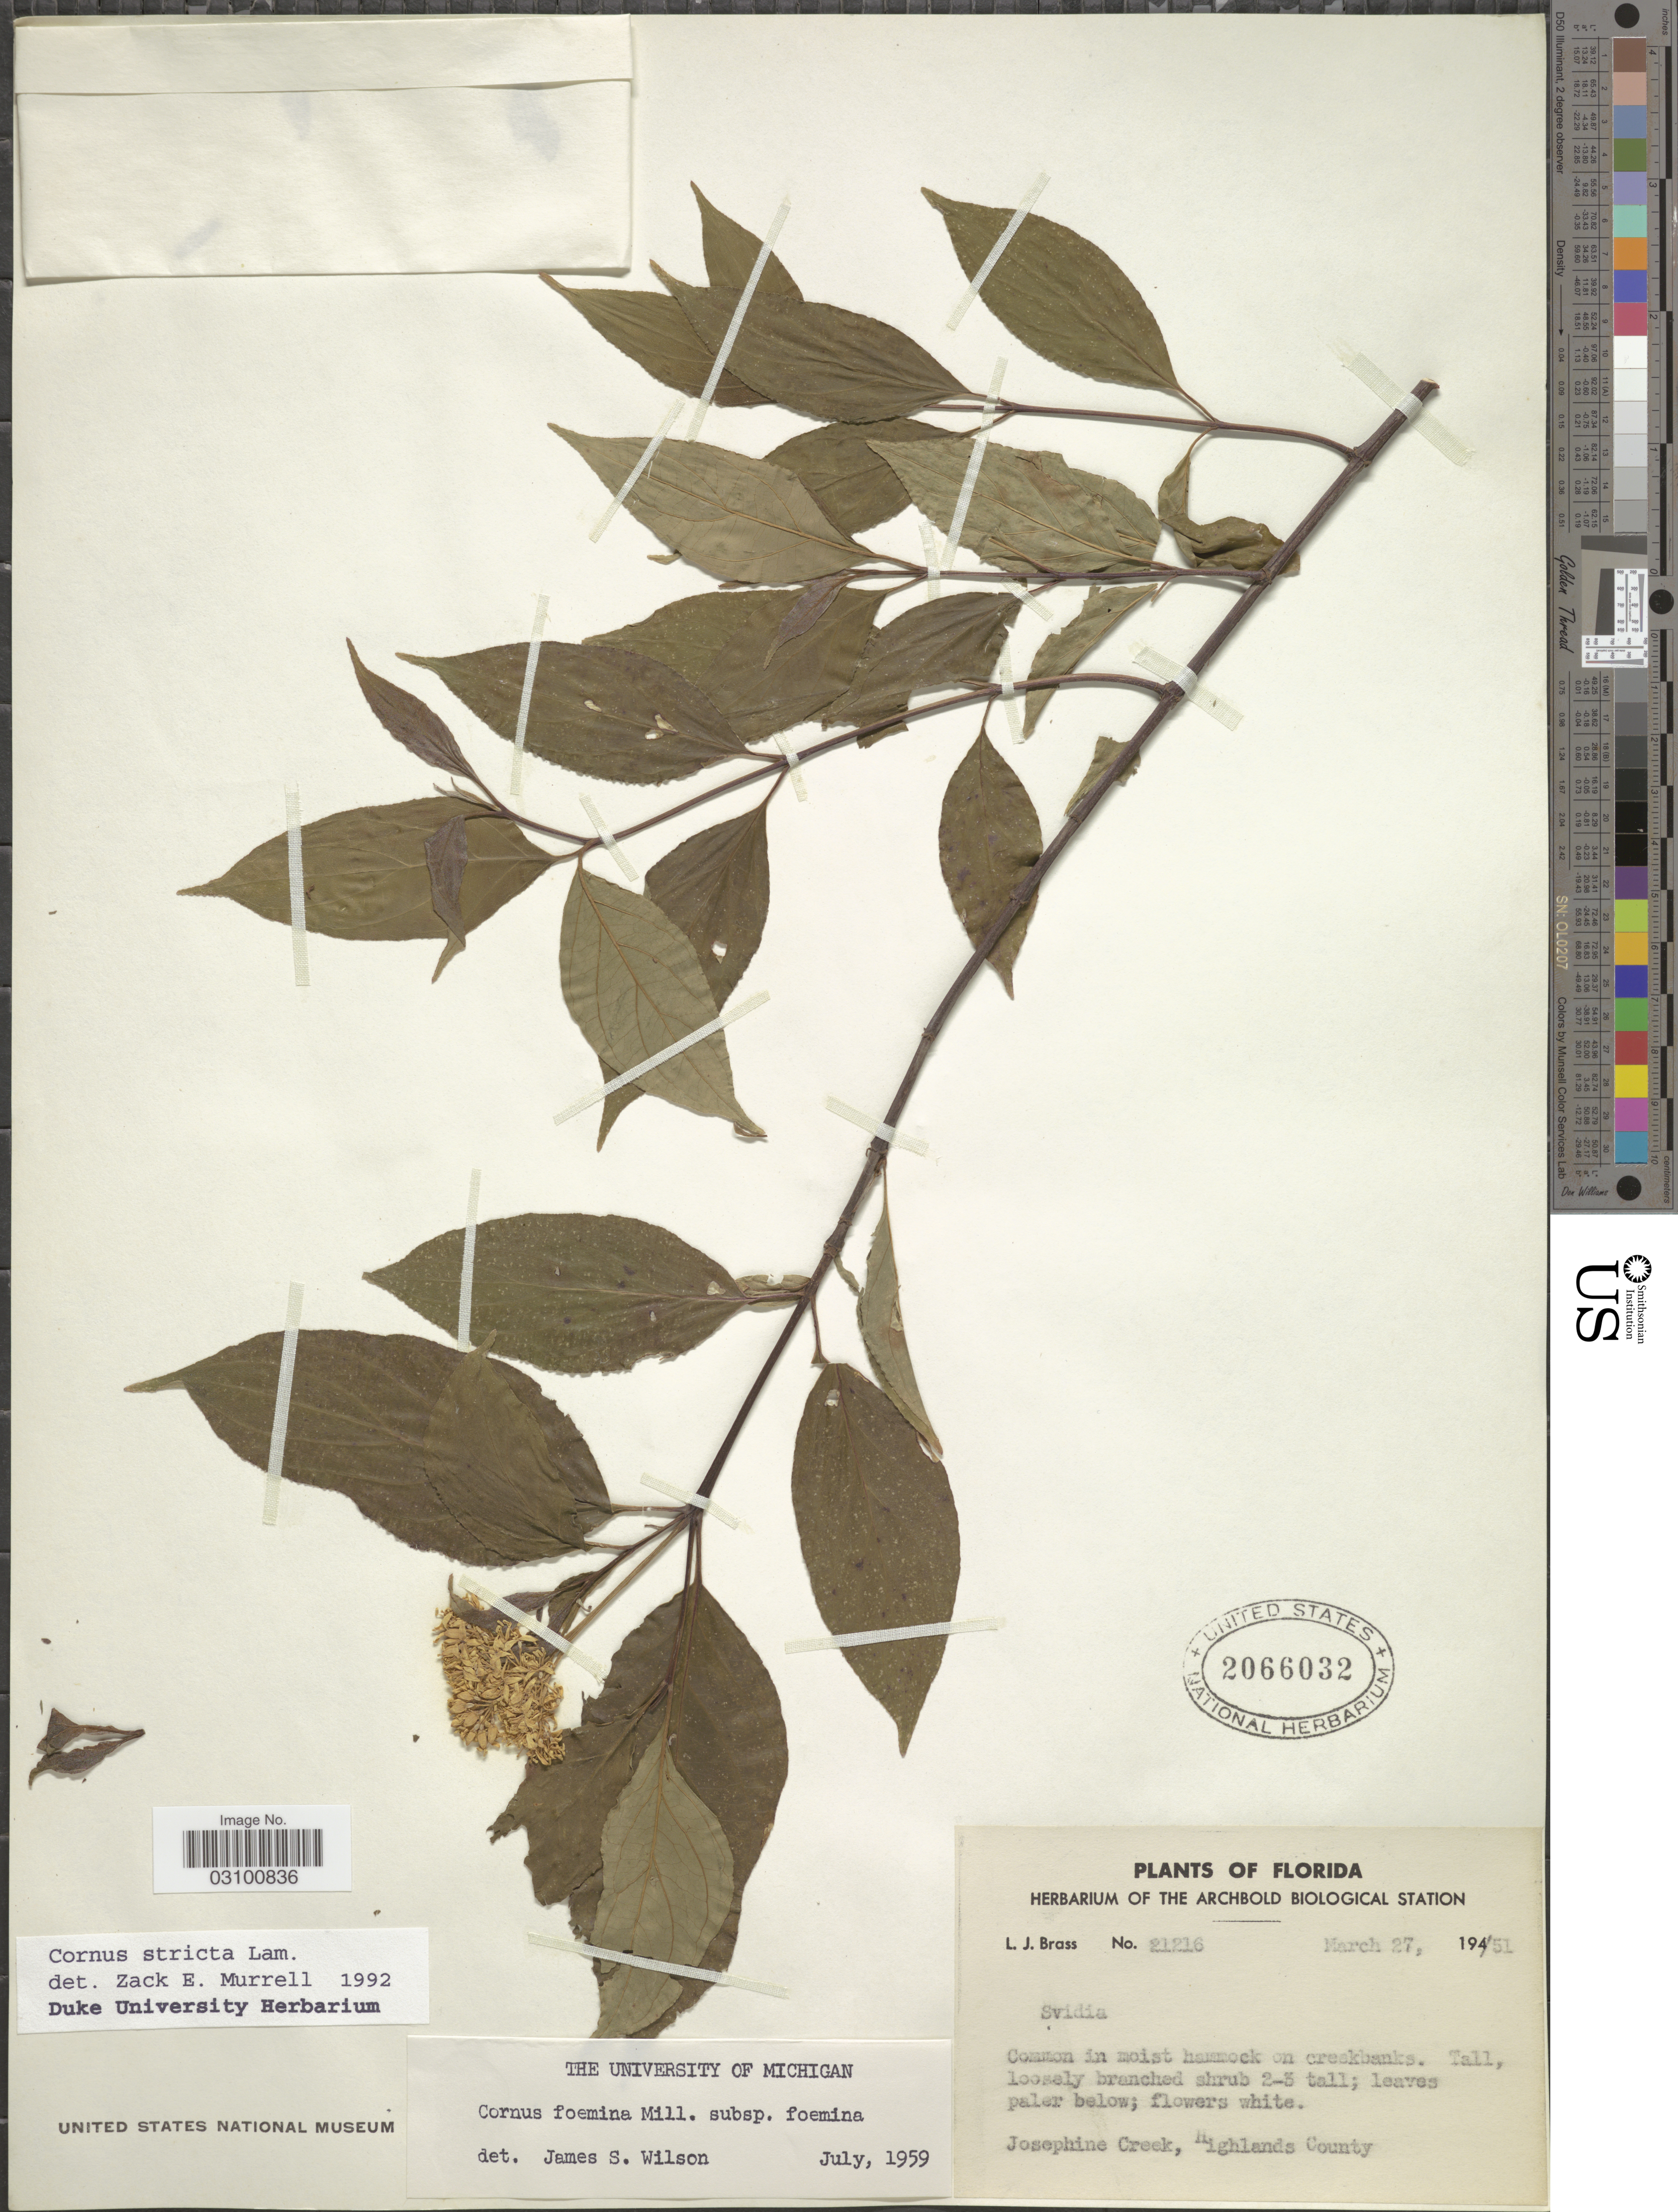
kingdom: Plantae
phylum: Tracheophyta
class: Magnoliopsida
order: Cornales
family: Cornaceae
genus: Cornus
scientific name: Cornus stricta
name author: Lam.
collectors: L. J. Brass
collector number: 21216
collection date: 1951-03-27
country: United States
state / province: Florida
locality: Josephine Creek, Highlands County.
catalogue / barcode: US 2066032